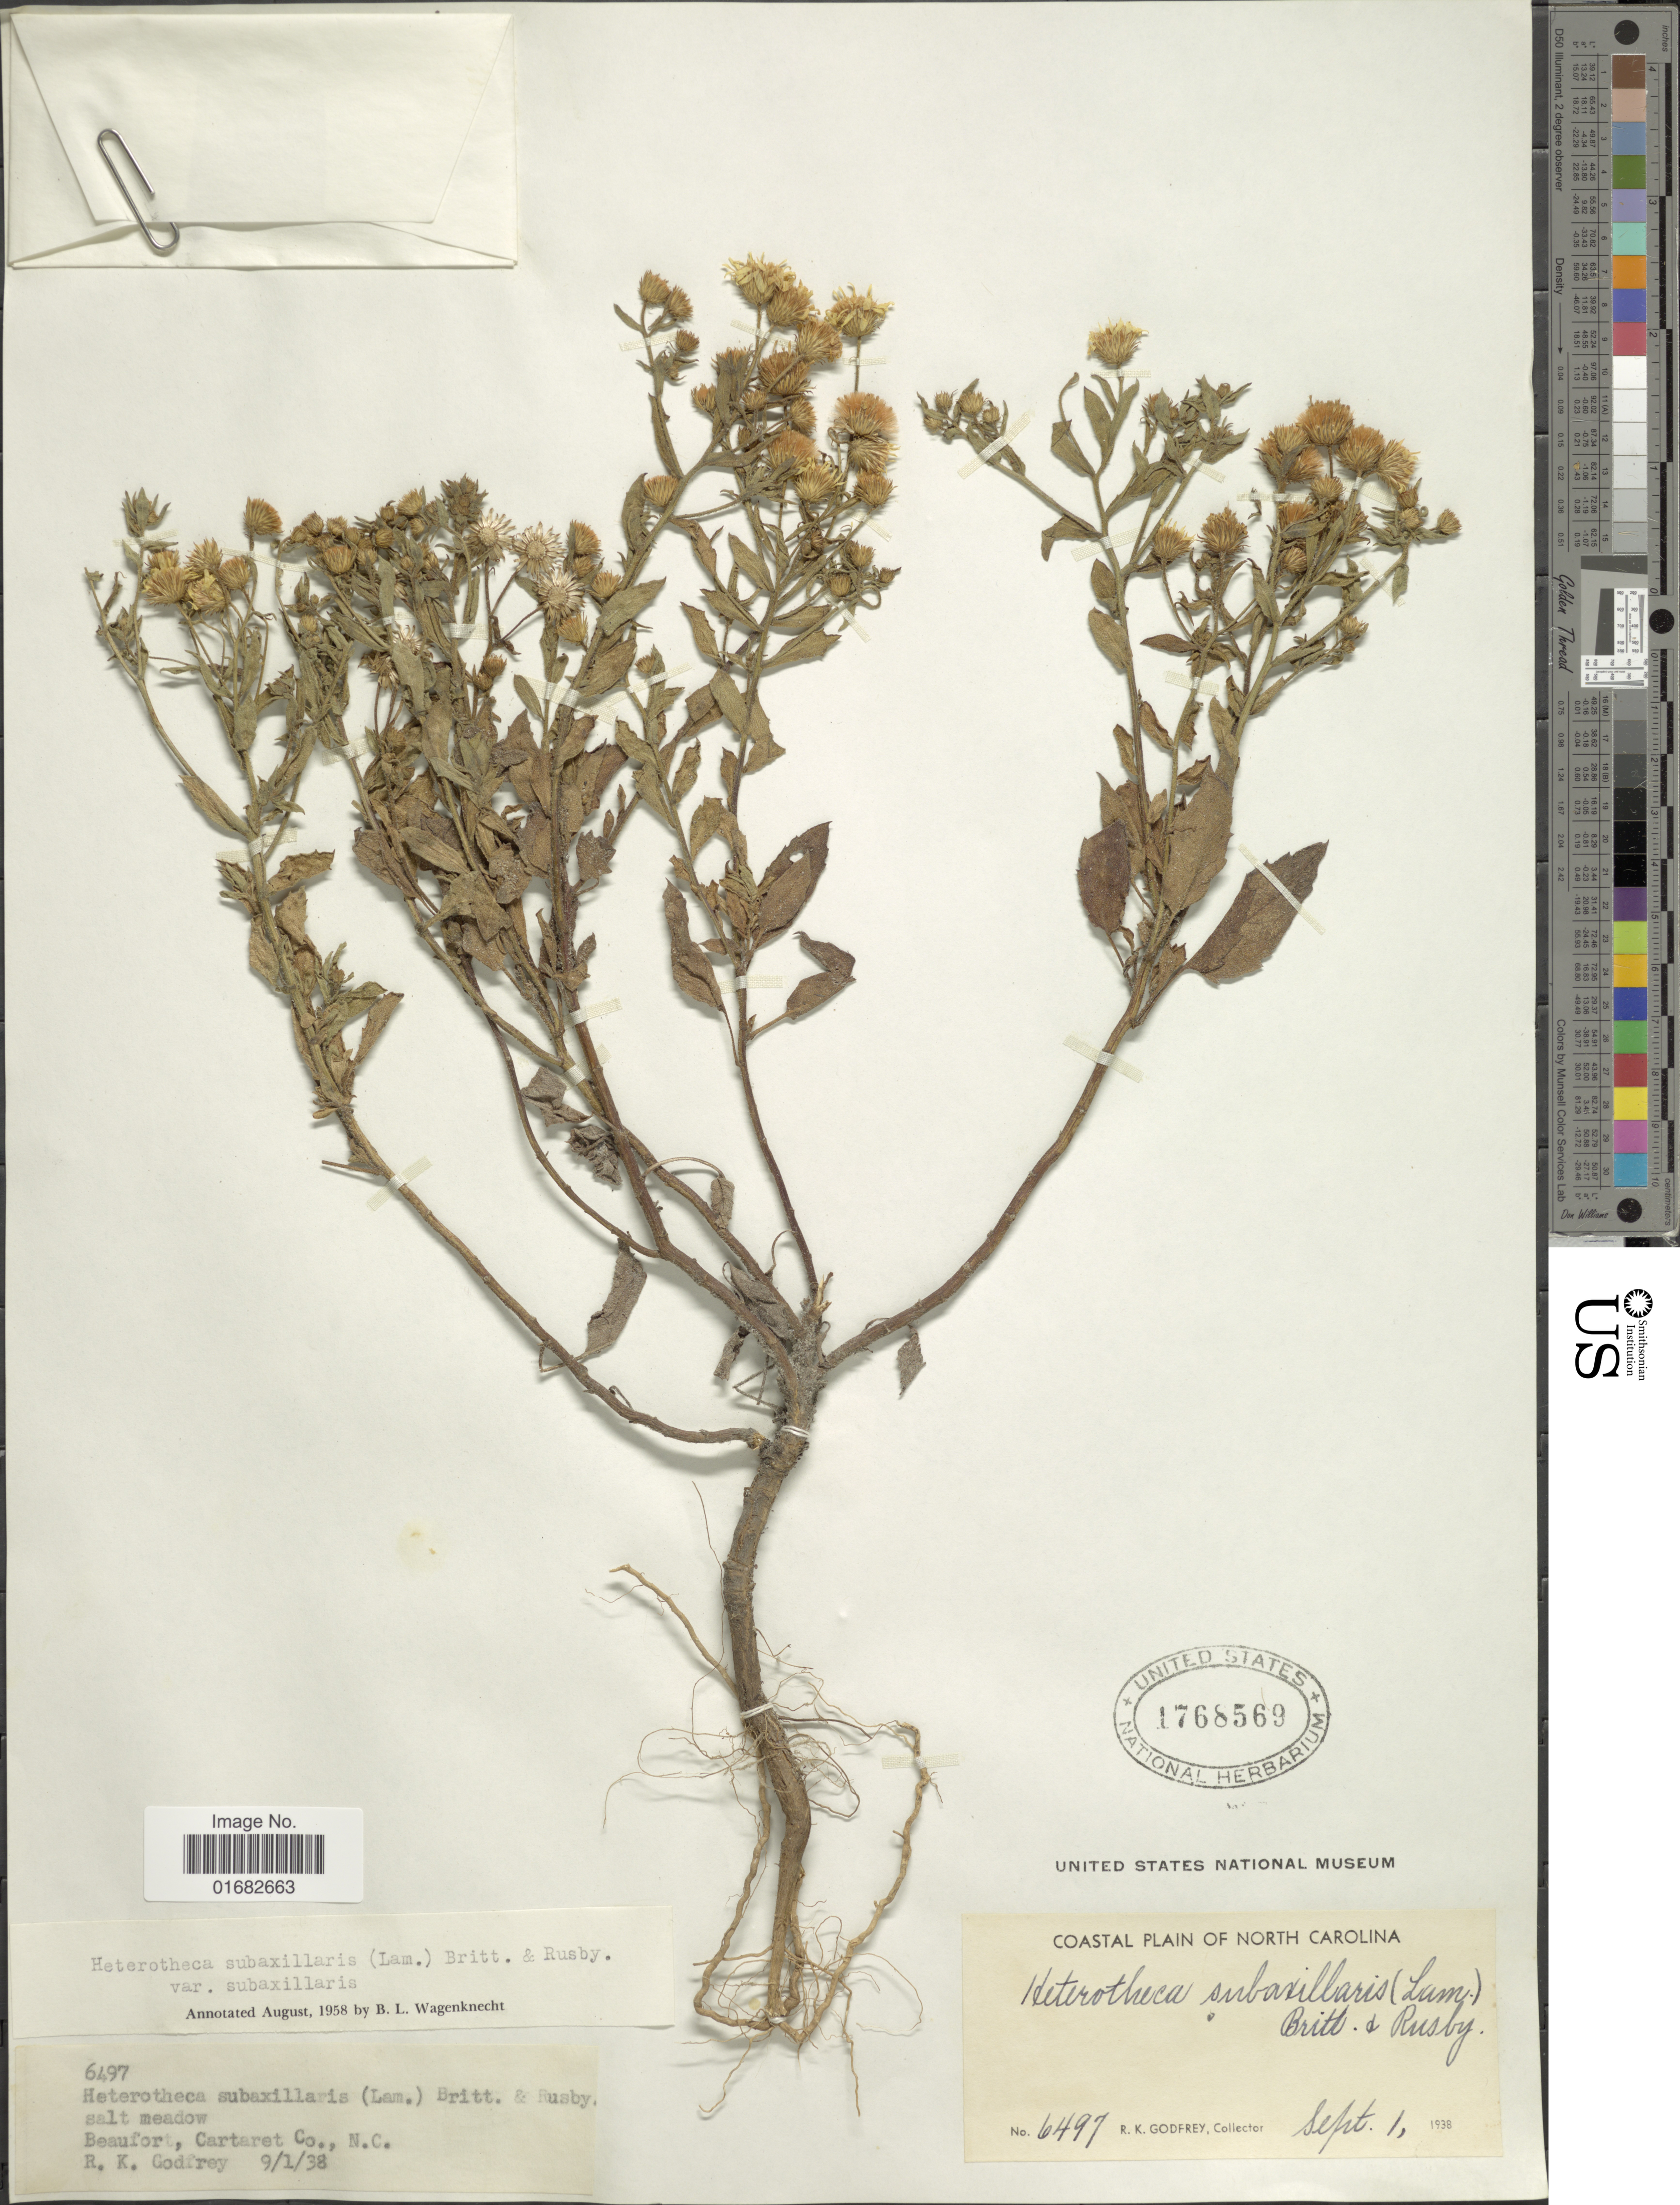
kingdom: Plantae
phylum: Tracheophyta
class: Magnoliopsida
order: Asterales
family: Asteraceae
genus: Heterotheca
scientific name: Heterotheca subaxillaris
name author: (Lam.) Britton & Rusby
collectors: R. K. Godfrey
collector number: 6497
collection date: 1938-09-01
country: United States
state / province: North Carolina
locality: Coastal Plain. Beaufort, Cartaret Co.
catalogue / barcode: US 1768569